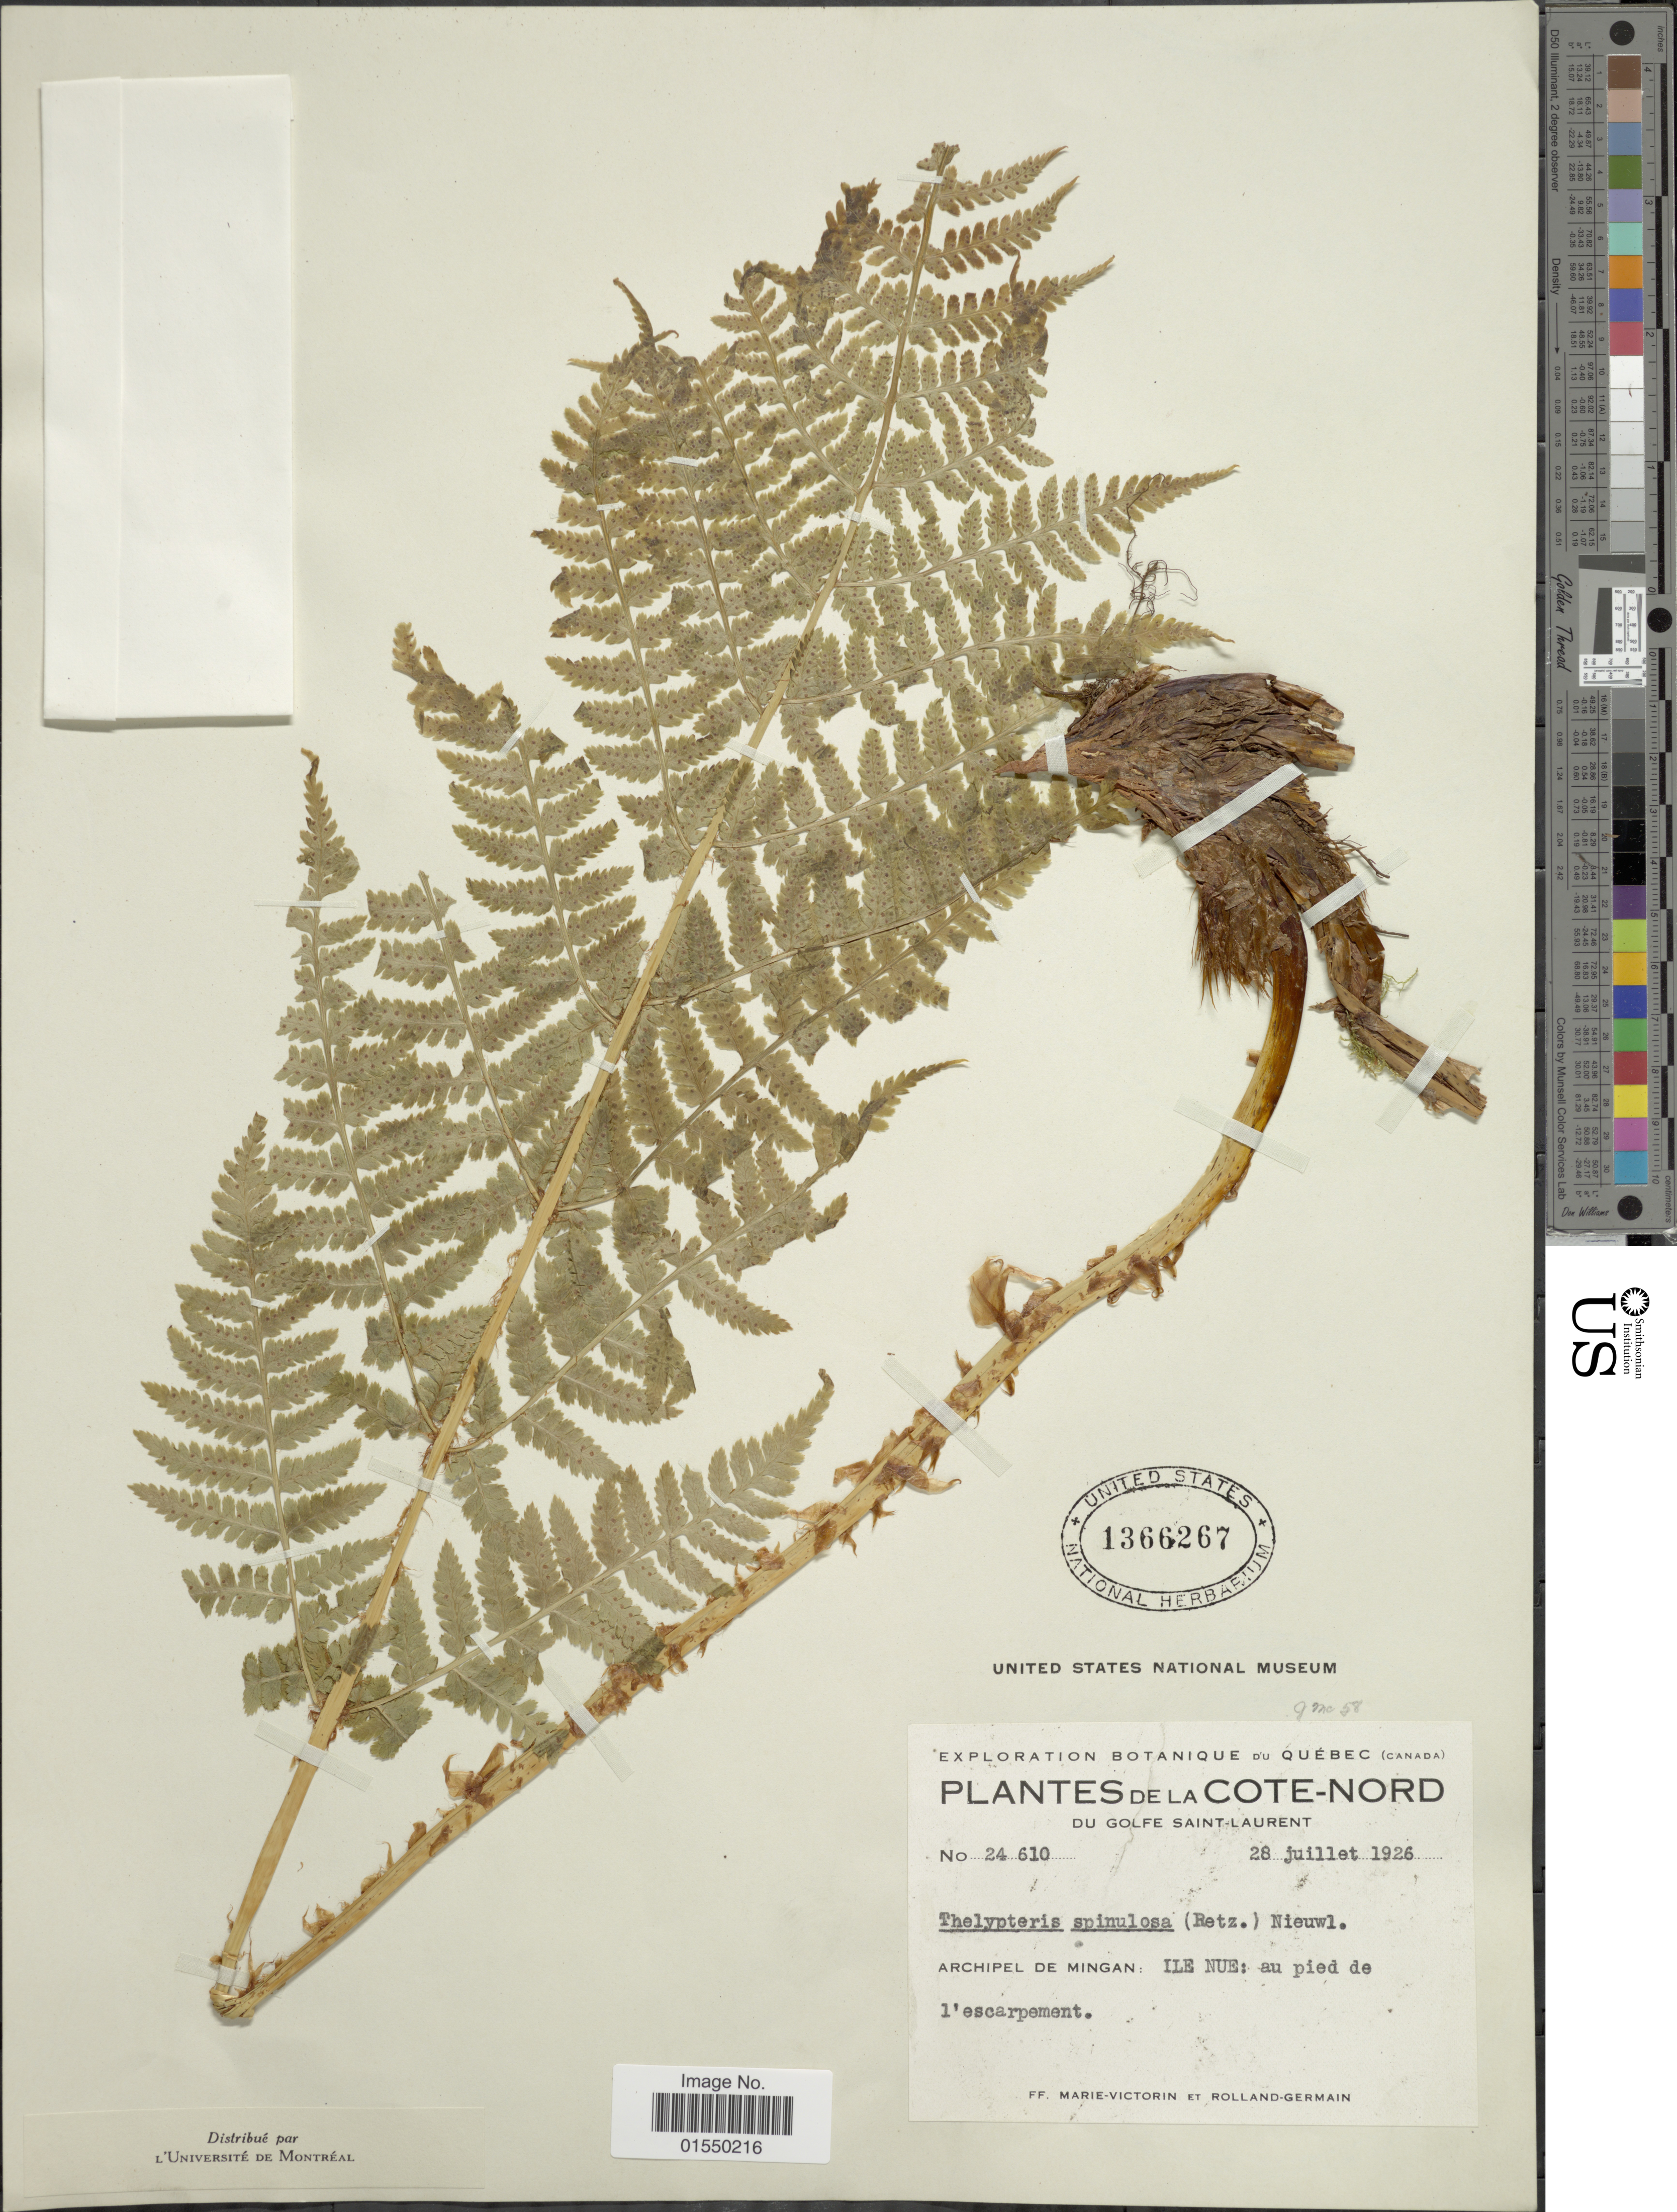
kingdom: Plantae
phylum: Tracheophyta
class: Polypodiopsida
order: Polypodiales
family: Dryopteridaceae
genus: Dryopteris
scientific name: Dryopteris carthusiana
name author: (Villars) H.P. Fuchs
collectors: F. Marie-Victorin & Rolland-Germain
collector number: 24610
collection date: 1926-07-28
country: Canada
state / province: Quebec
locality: Cote-Nord, Golfe Saint-Laurent, Archipel de Mingan: Ile Nue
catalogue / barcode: US 1366267